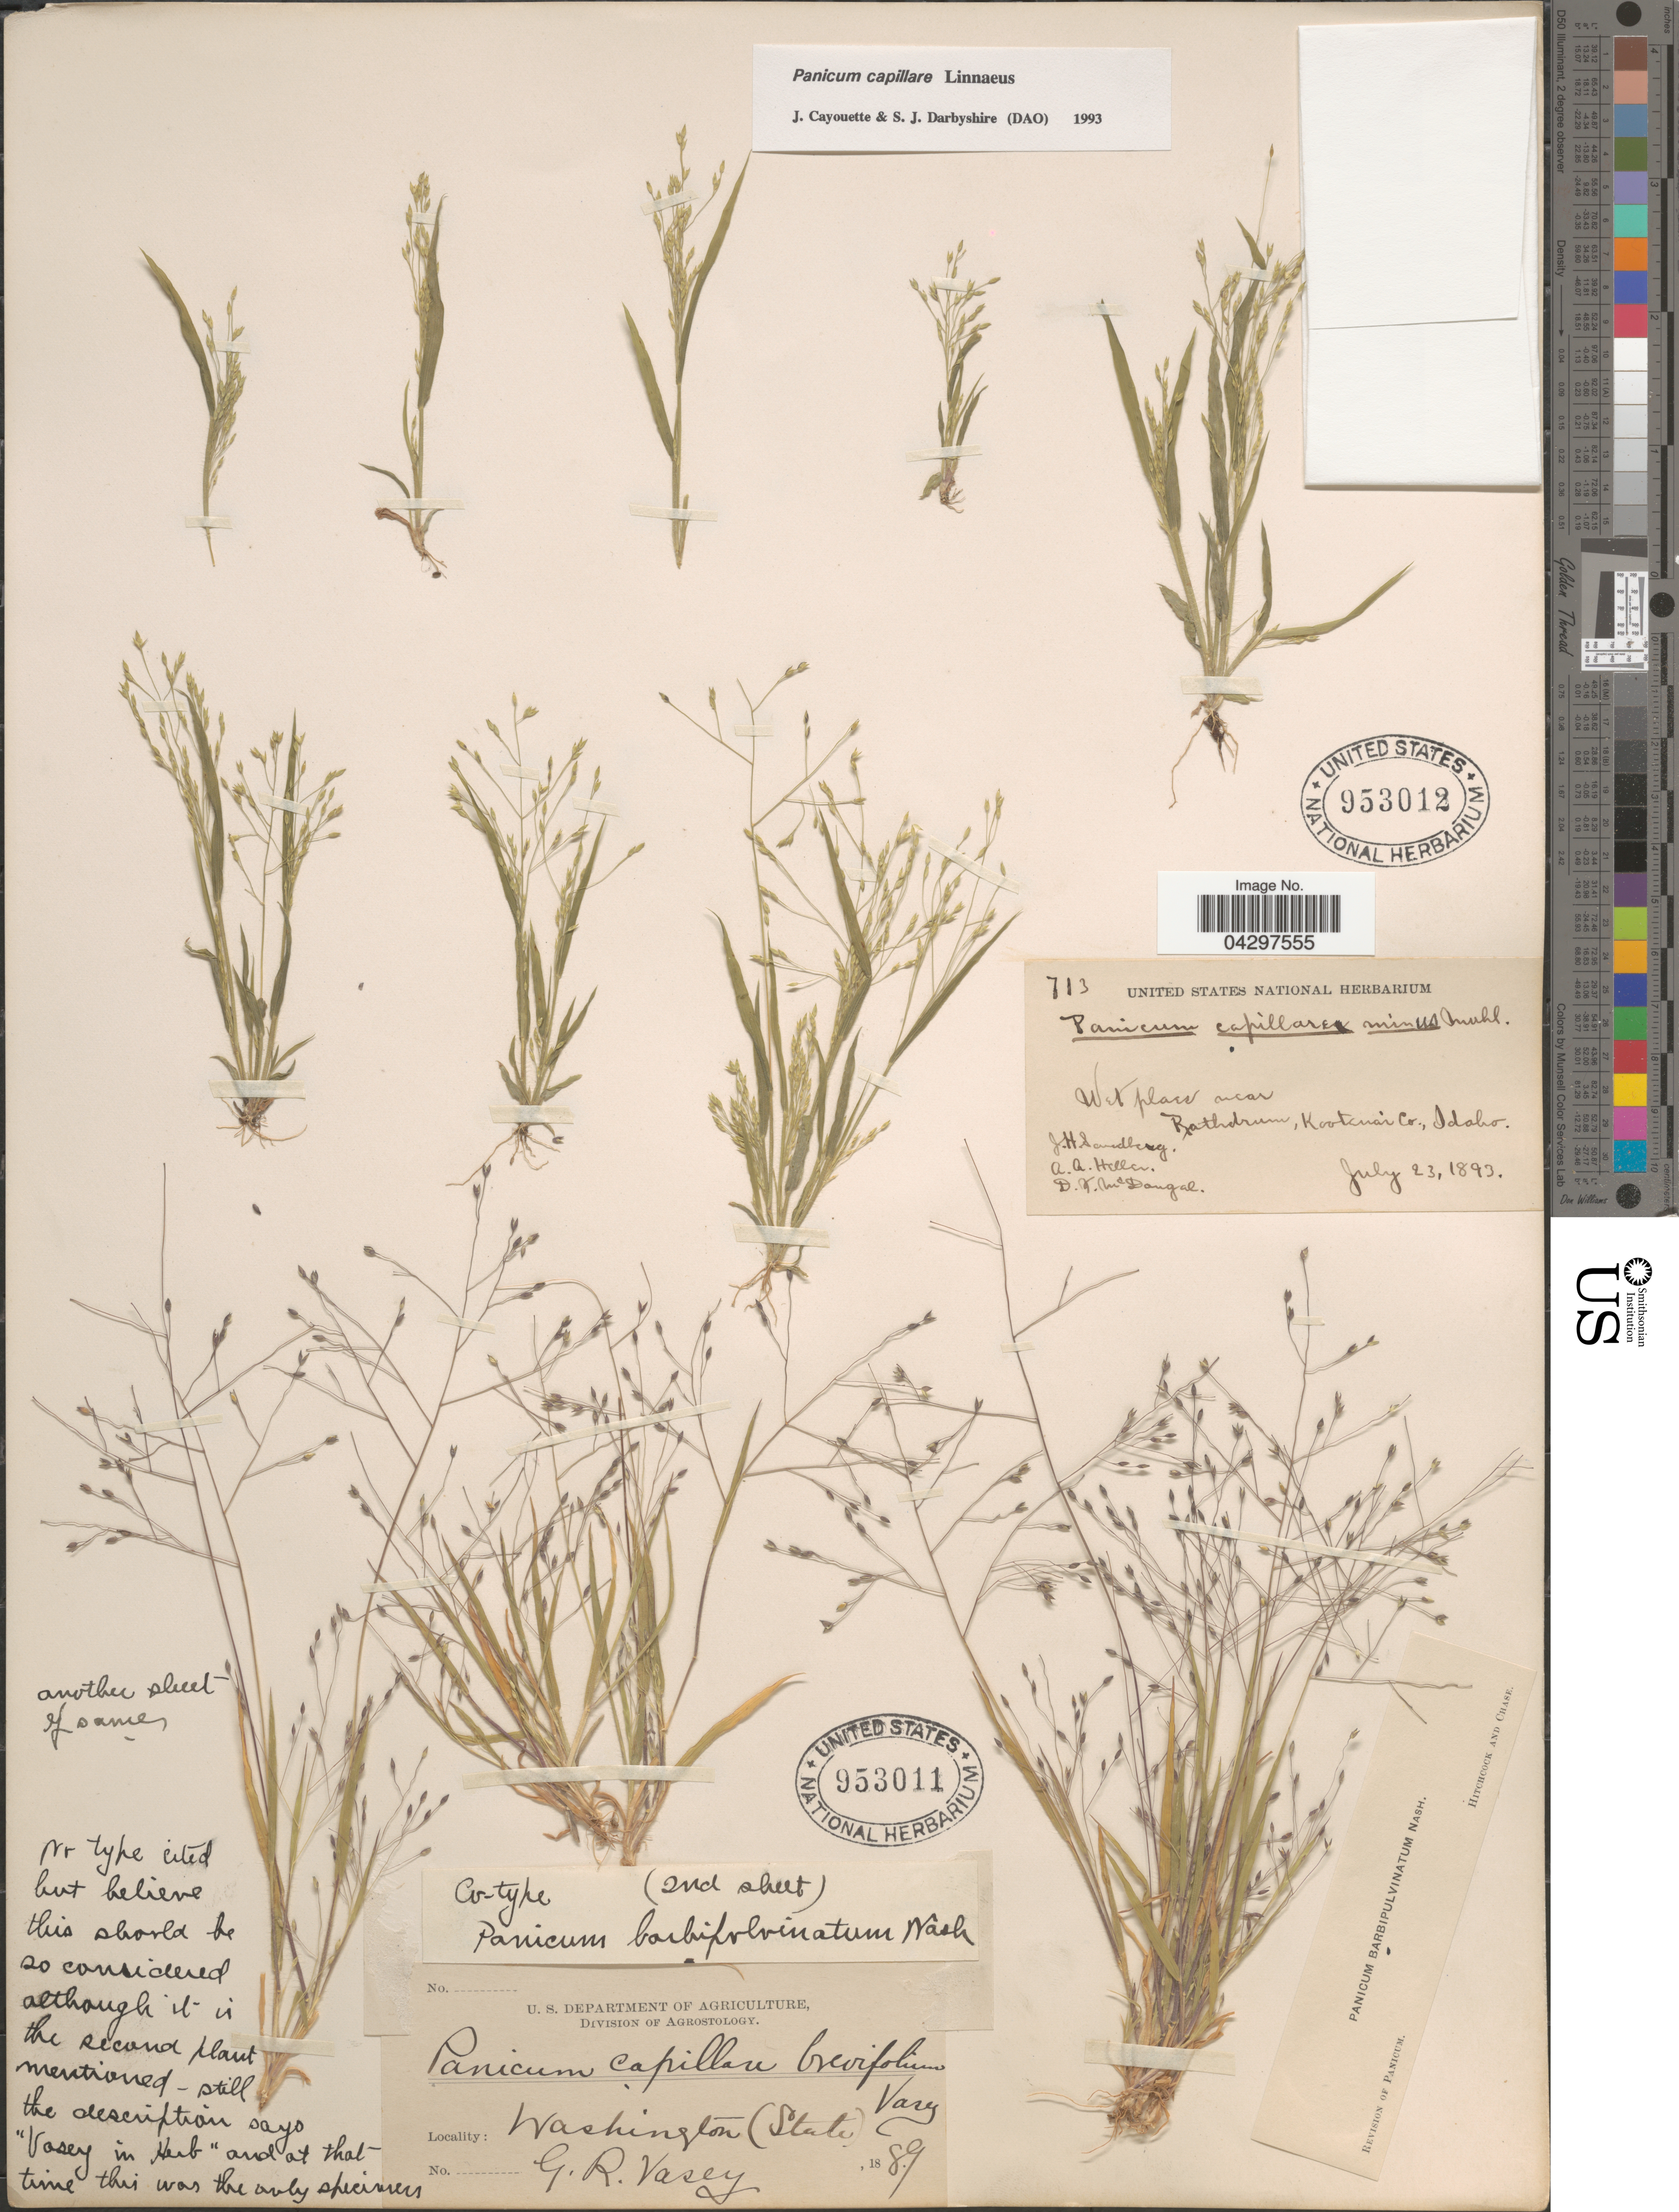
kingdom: Plantae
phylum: Tracheophyta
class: Liliopsida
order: Poales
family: Poaceae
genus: Panicum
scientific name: Panicum capillare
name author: L.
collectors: J. H. Sandberg, A. A. Heller & D. McDougal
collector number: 713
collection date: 1893-07-23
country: United States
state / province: Idaho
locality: Wet places near Rathdrum, Kootenai Co.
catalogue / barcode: US 953012